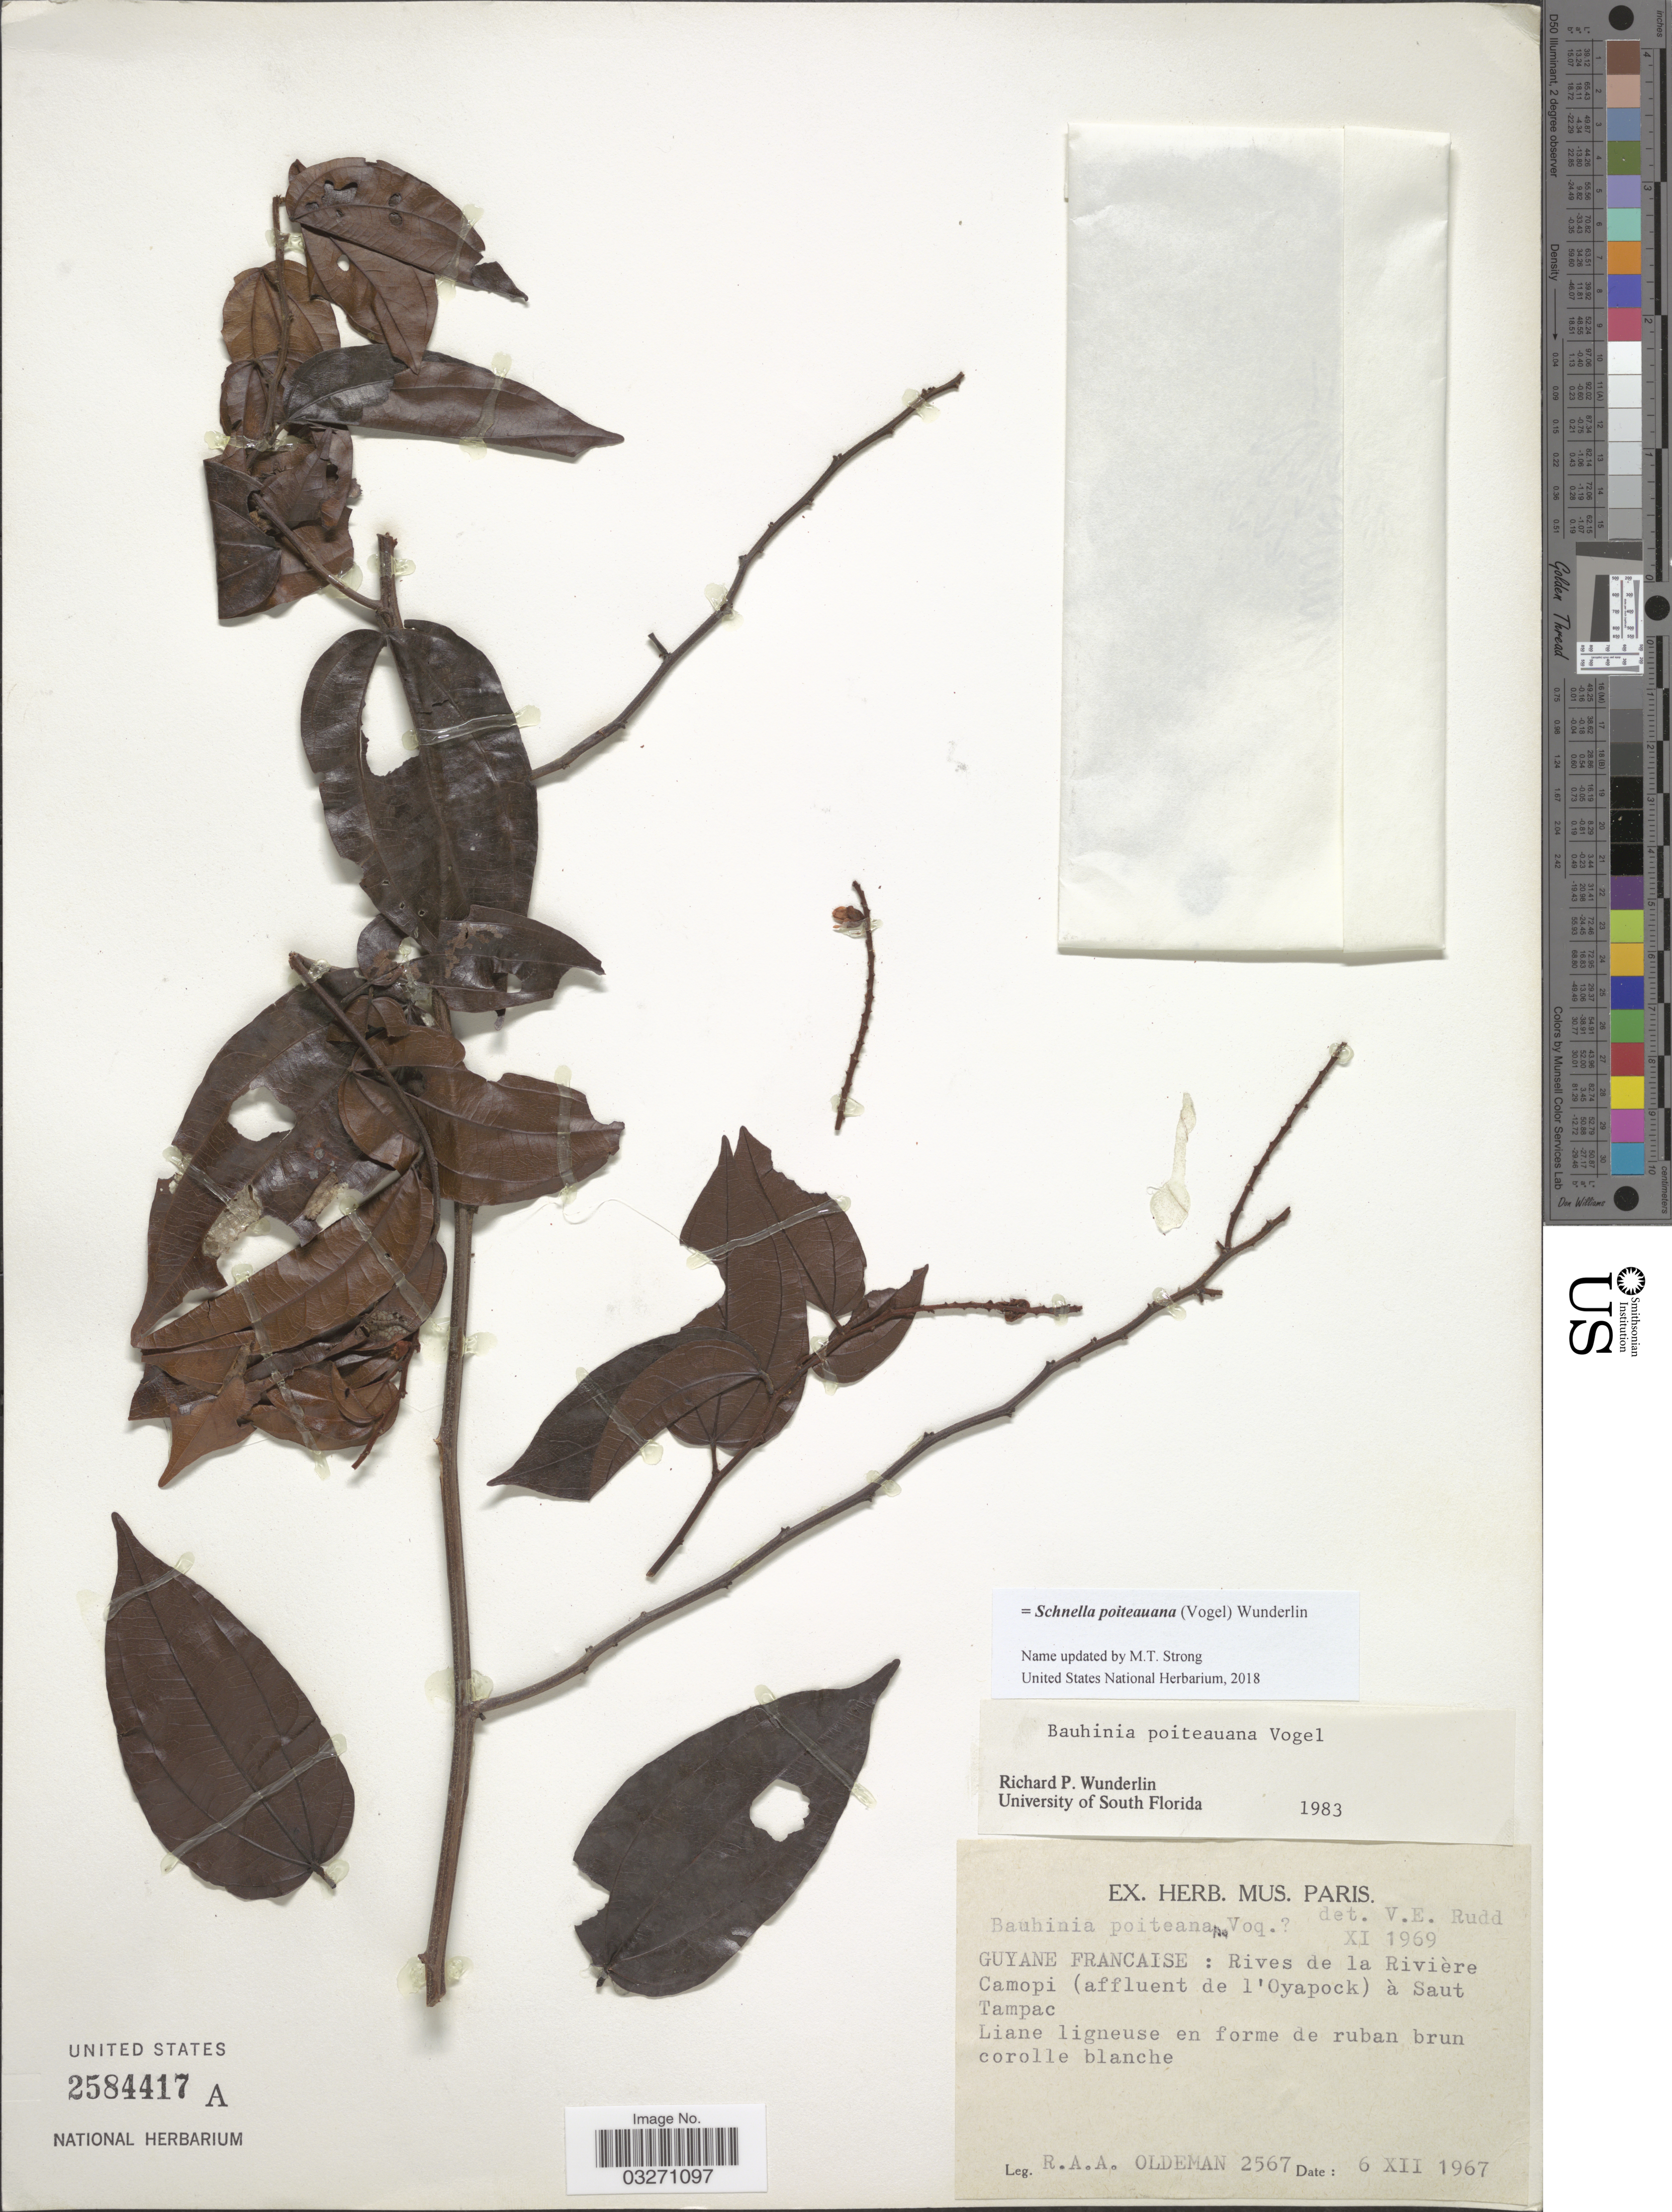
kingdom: Plantae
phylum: Tracheophyta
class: Magnoliopsida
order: Fabales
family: Fabaceae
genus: Schnella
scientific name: Schnella poiteauana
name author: (Vogel) Wunderlin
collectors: R. Oldeman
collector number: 2567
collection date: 1967-12-06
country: French Guiana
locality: Guyane Francaise: Rivers de la Rivière Camopi (affluent de l'Oyapock) à Saut Tampac.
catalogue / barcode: US 2584417A